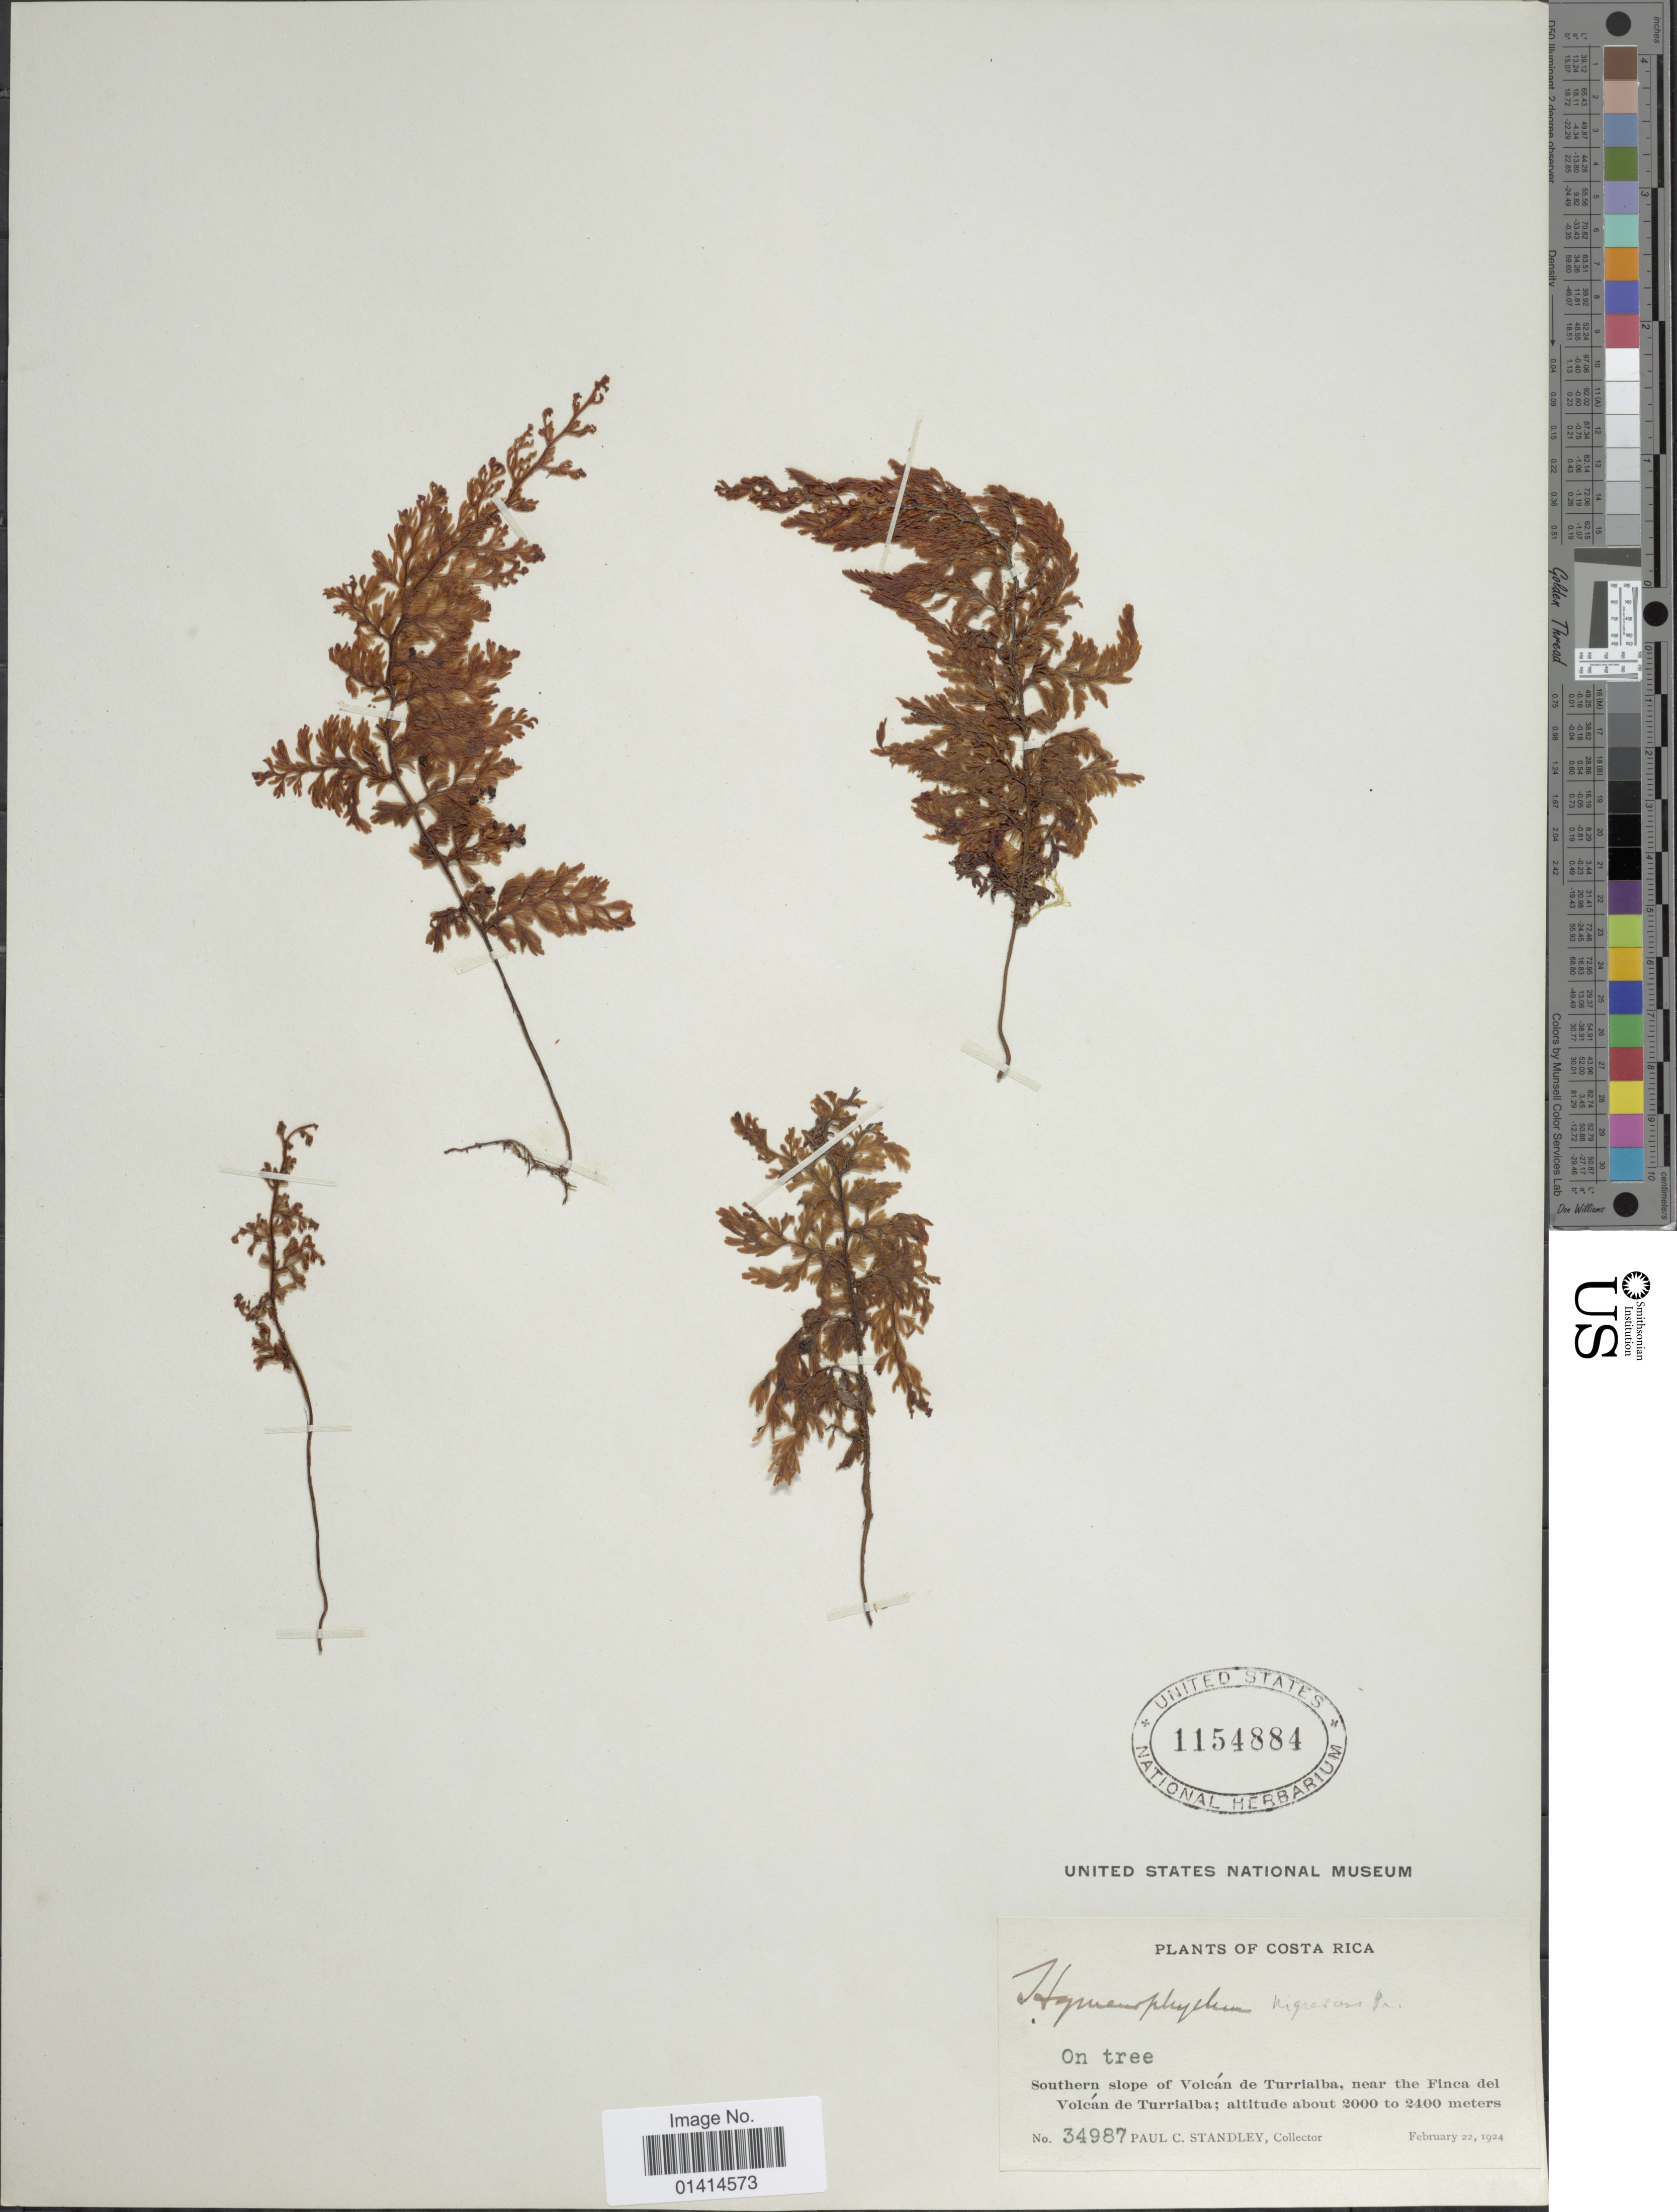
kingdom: Plantae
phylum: Tracheophyta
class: Polypodiopsida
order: Hymenophyllales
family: Hymenophyllaceae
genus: Hymenophyllum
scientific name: Hymenophyllum polyanthos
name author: (Sw.) Sw.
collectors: P. C. Standley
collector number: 34987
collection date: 1924-02-22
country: Costa Rica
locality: Southern slope of Volcan de Turrialba, near the Finca del Volcan de Turrialba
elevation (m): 2000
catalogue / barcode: US 1154884